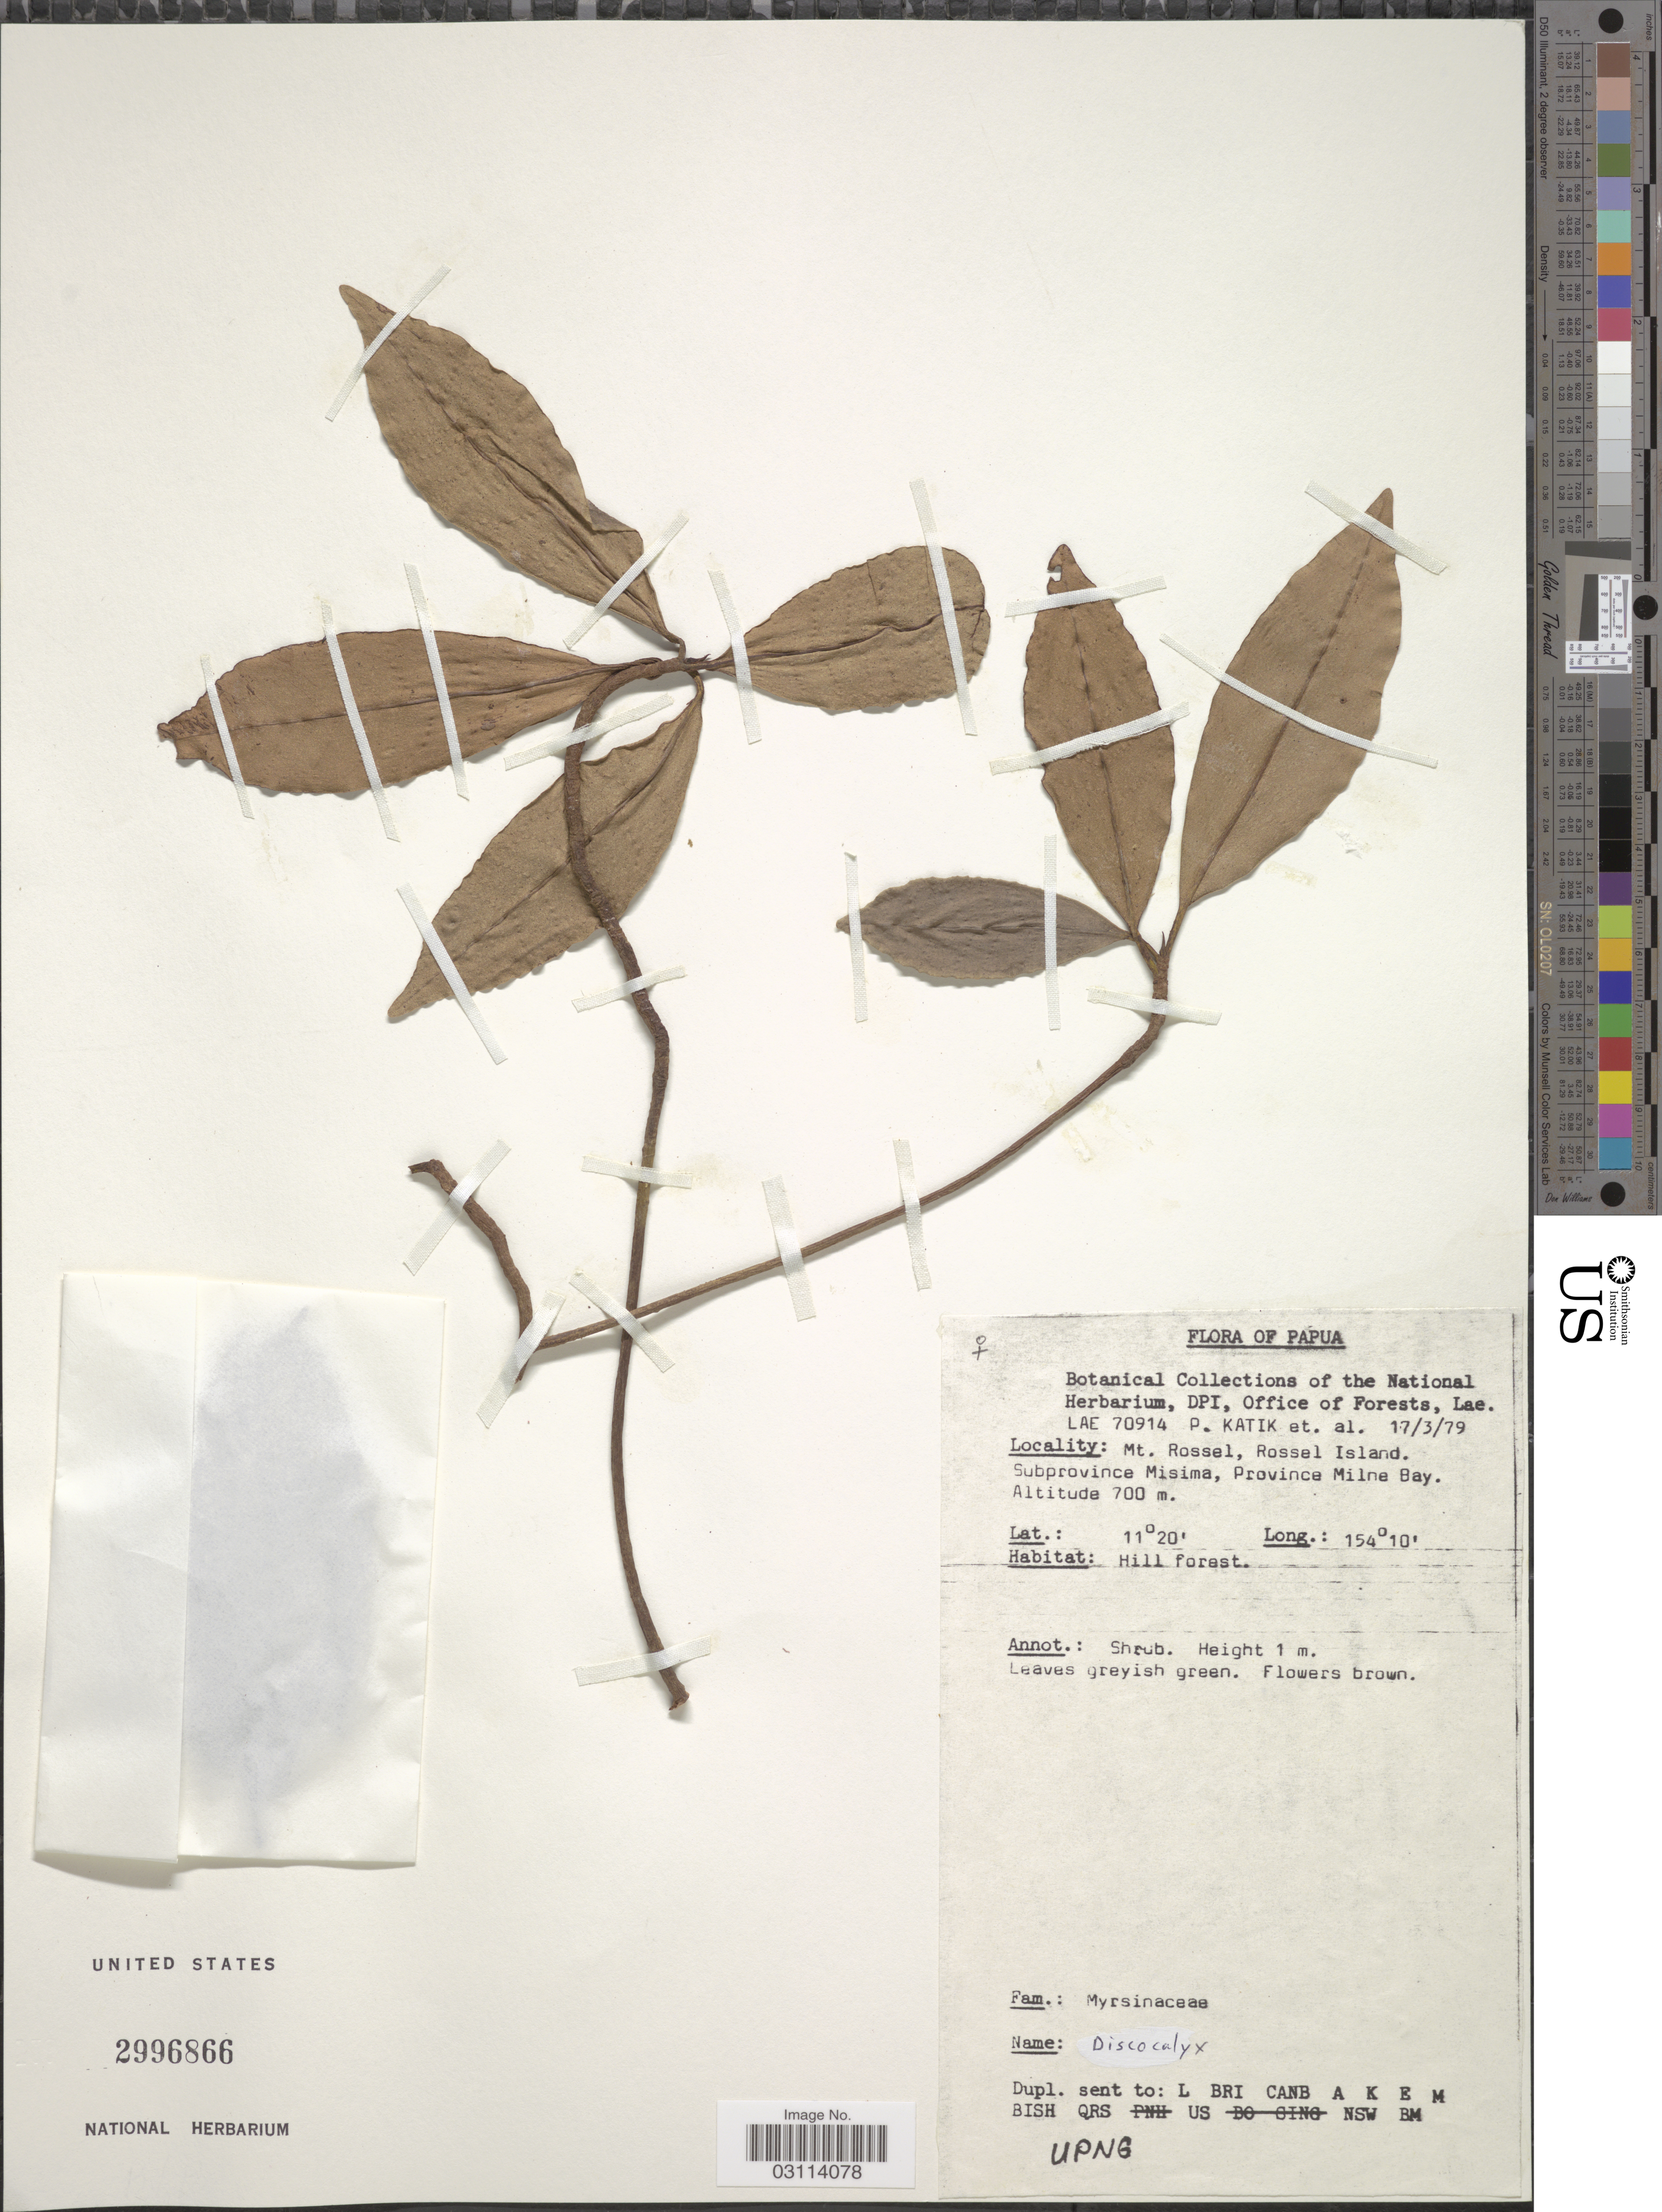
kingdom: Plantae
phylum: Tracheophyta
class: Magnoliopsida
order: Ericales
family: Primulaceae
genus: Discocalyx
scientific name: Discocalyx sp.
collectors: P. Katik & et al.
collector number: LAE 70914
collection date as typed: Transcribed d/m/y: 17/3/79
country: Papua New Guinea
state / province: Milne Bay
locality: Papua. Mt. Rossel, Rossel Island. Subprovince Misima.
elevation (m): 700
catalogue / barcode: US 2996866